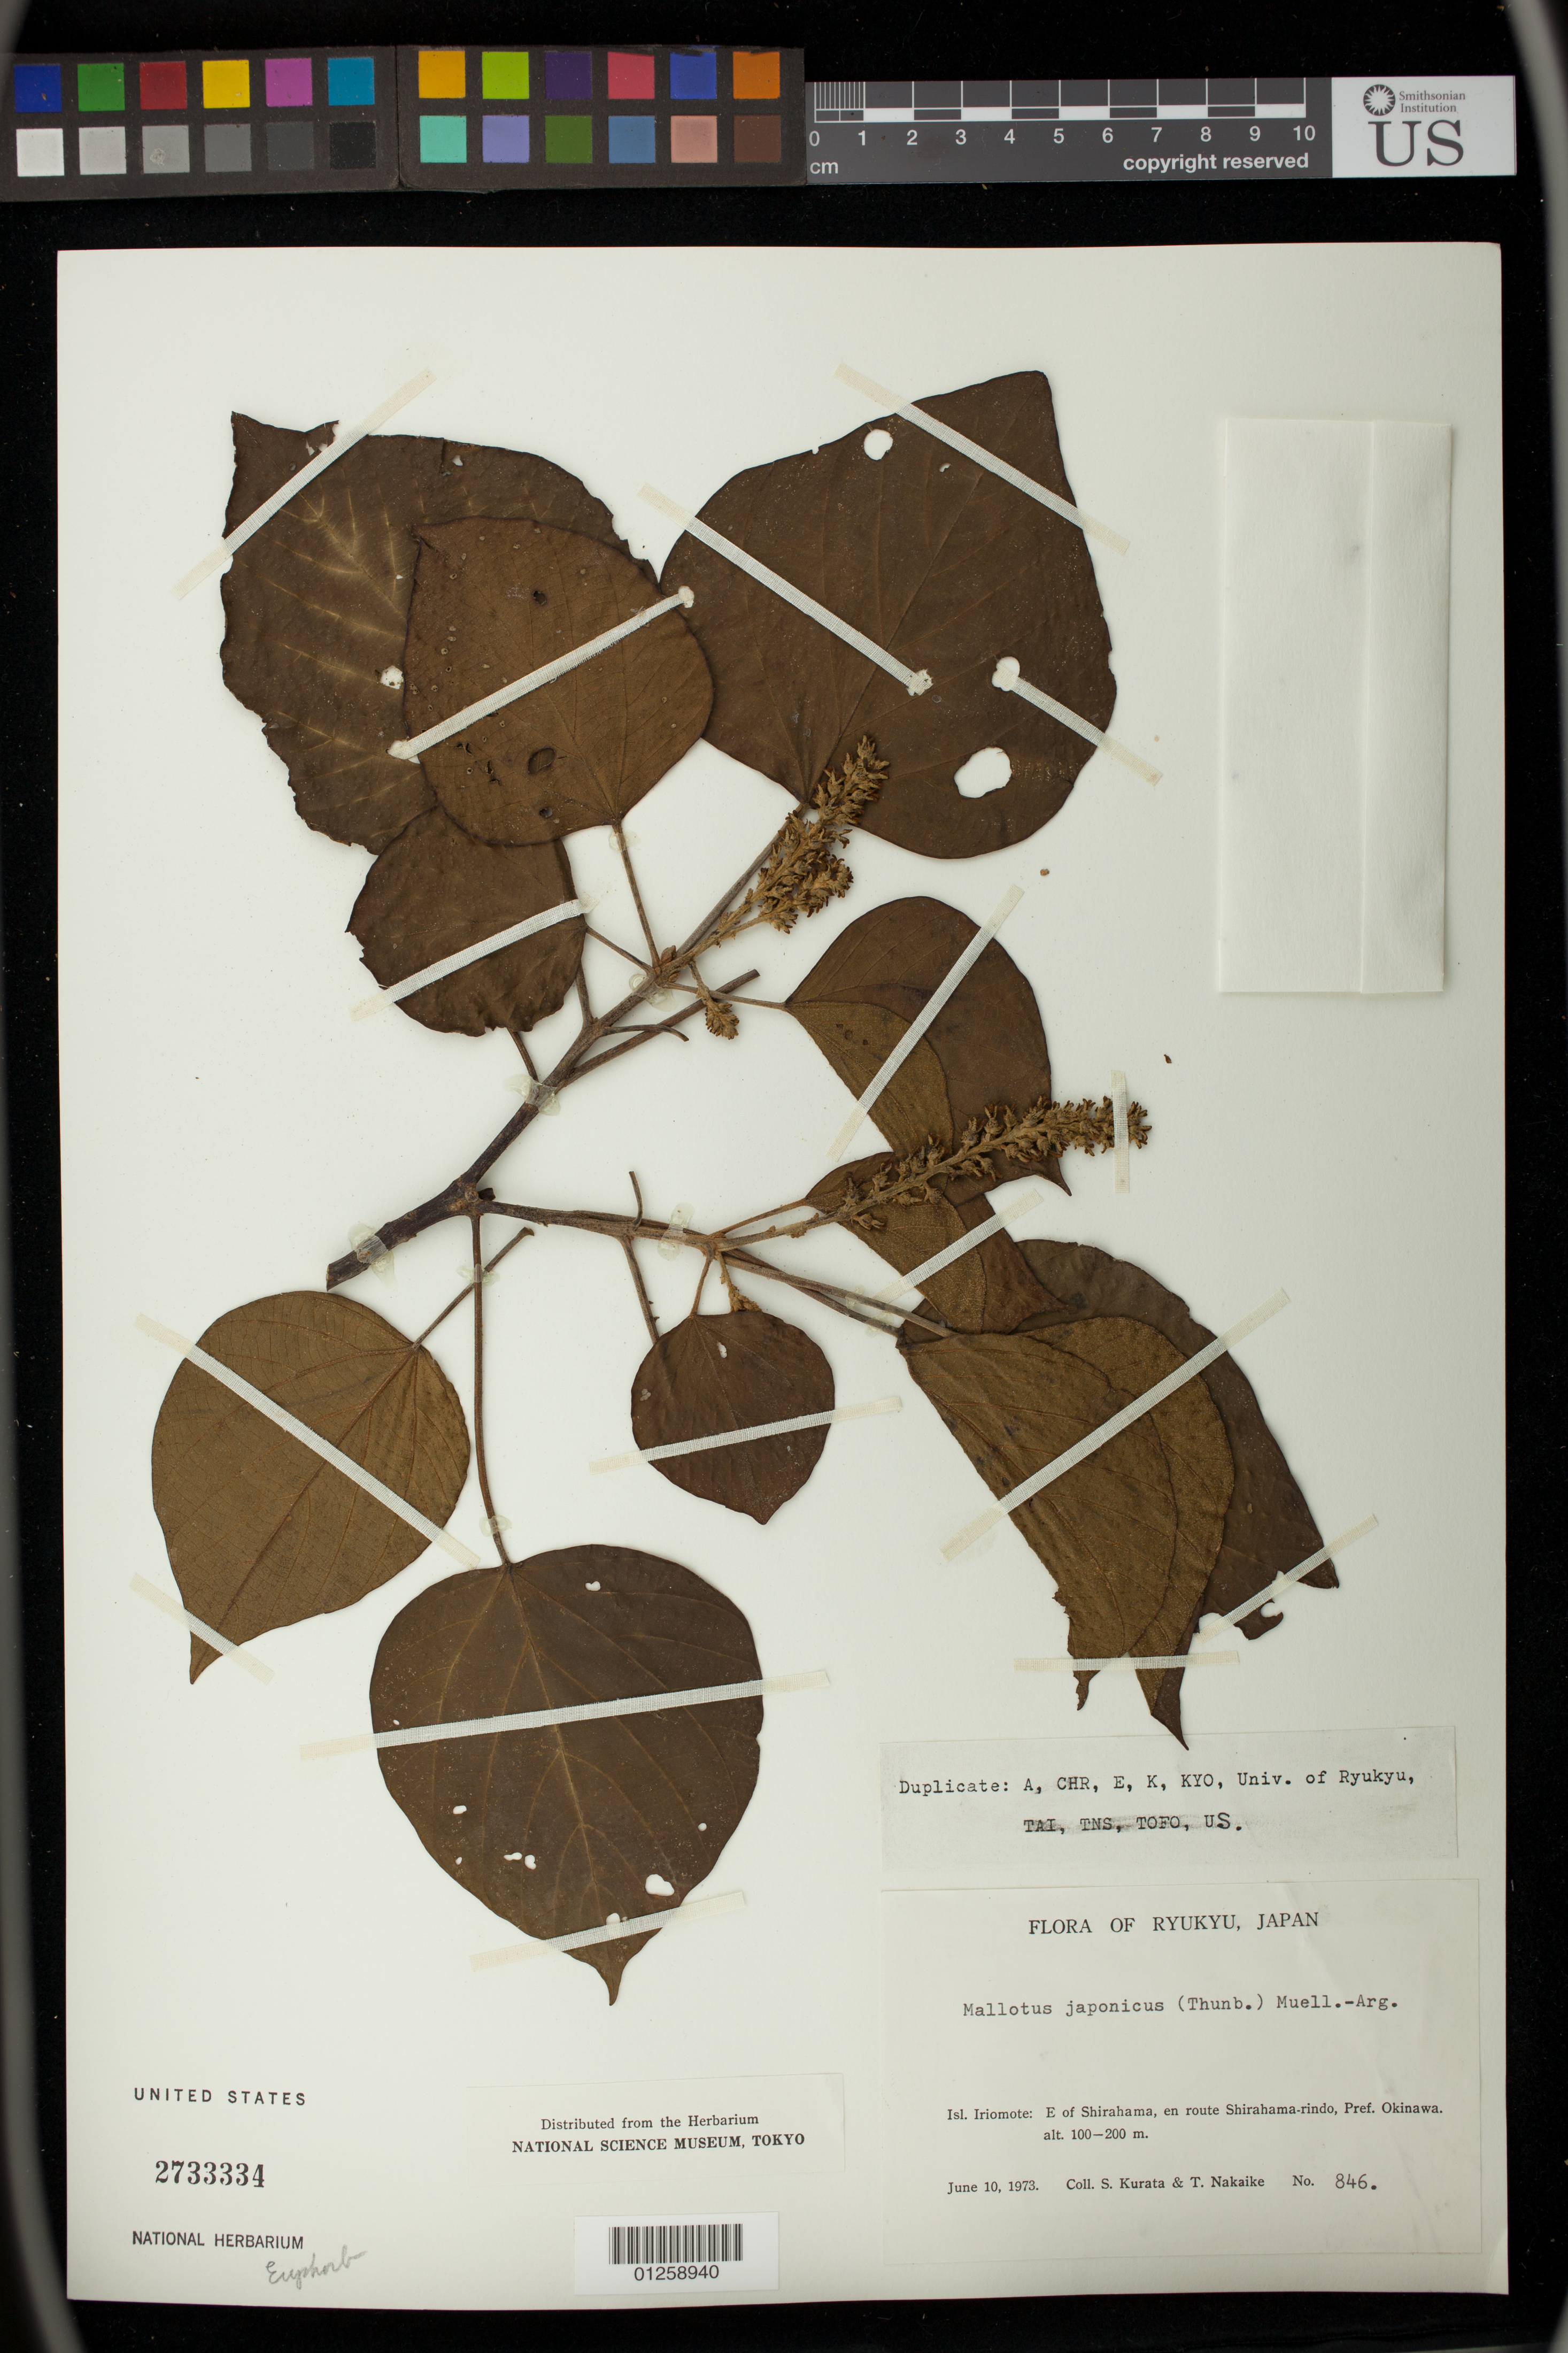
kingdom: Plantae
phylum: Tracheophyta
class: Magnoliopsida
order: Malpighiales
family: Euphorbiaceae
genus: Mallotus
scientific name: Mallotus japonicus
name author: (Spreng.) Müll. Arg.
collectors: Sa. Kurata & T. Nakaike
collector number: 846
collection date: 1973-06-10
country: Japan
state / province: Okinawa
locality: Isl. Iriomote: E of Shirahama, en route Shirahama-rindo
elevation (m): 100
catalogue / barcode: US 2733334